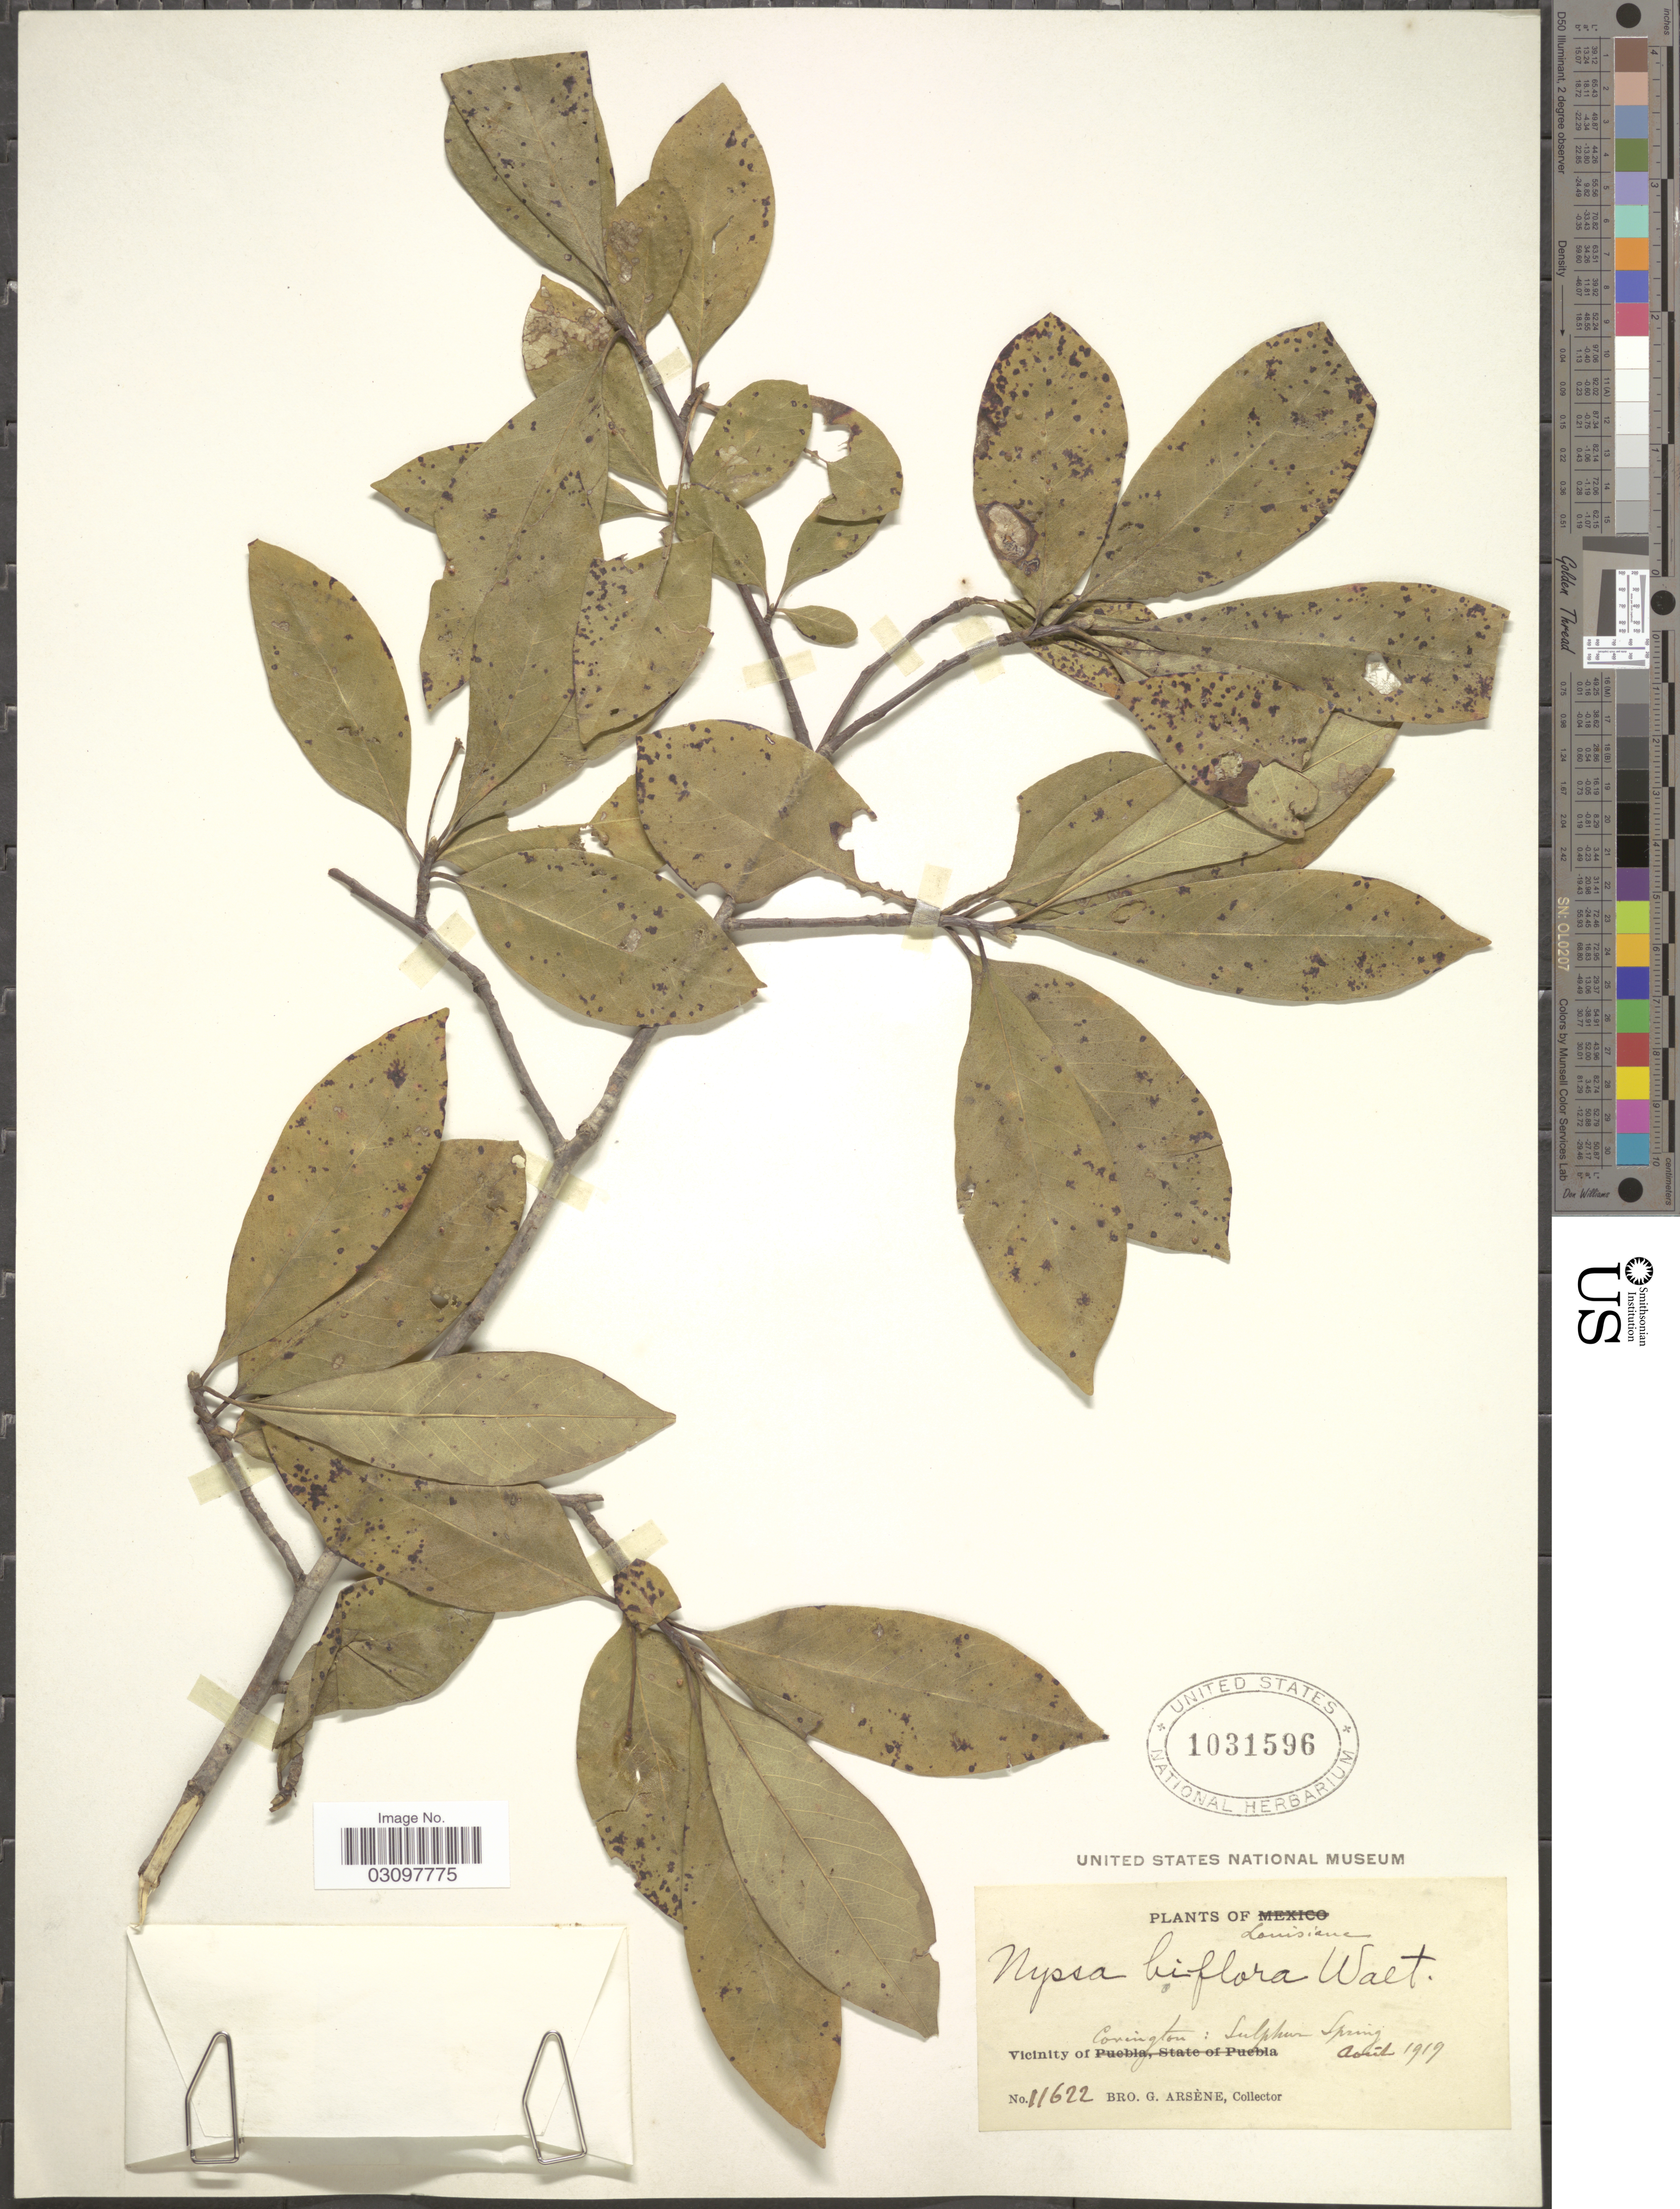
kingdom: Plantae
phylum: Tracheophyta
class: Magnoliopsida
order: Cornales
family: Nyssaceae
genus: Nyssa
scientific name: Nyssa biflora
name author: Walter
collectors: Bro. G. Arsène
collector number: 11622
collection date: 1919-08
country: United States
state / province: Louisiana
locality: Vicinity of Covington: Sulphur Spring.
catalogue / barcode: US 1031596